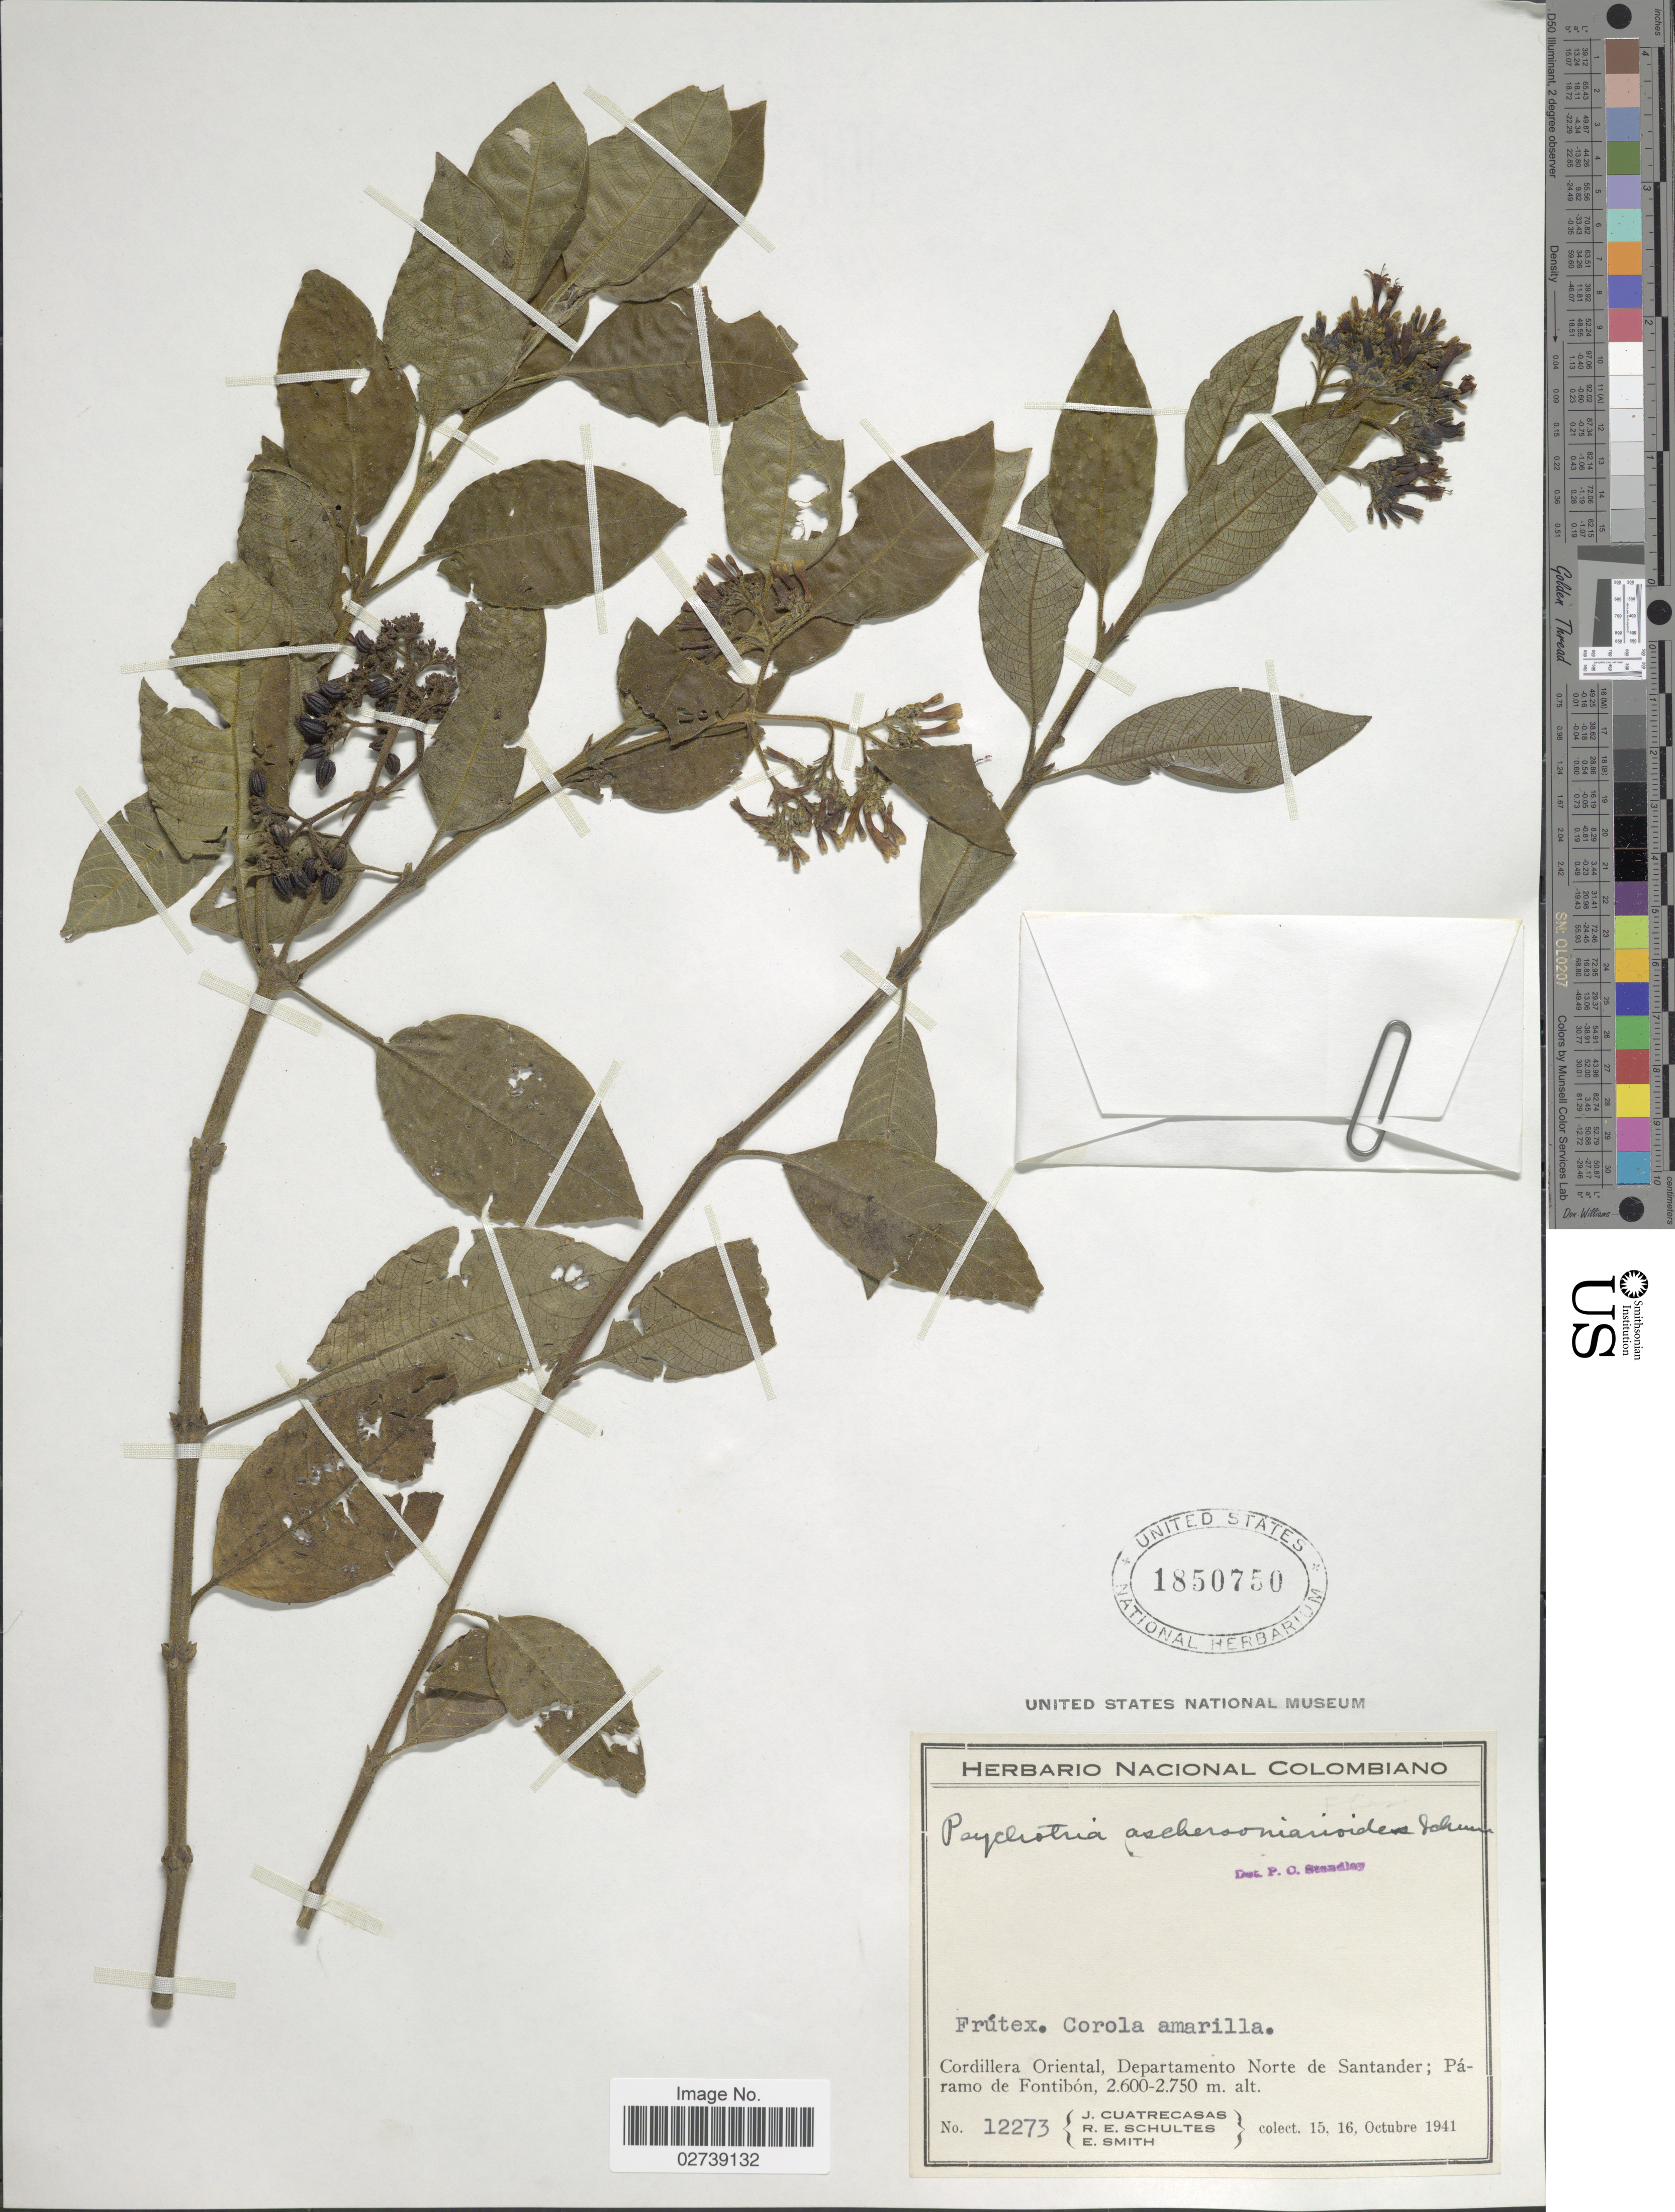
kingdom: Plantae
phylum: Tracheophyta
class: Magnoliopsida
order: Gentianales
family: Rubiaceae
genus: Palicourea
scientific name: Palicourea aschersonianoides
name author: Steyerm.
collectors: J. Cuatrecasas, R. E. Schultes & E. Smith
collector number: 12273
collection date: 1941-10-15/1941-10-16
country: Colombia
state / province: Norte de Santander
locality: Cordillera Oriental, Departamento Norte de Santander; Páramo de Fontibón.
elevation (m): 2600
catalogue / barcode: US 1850750